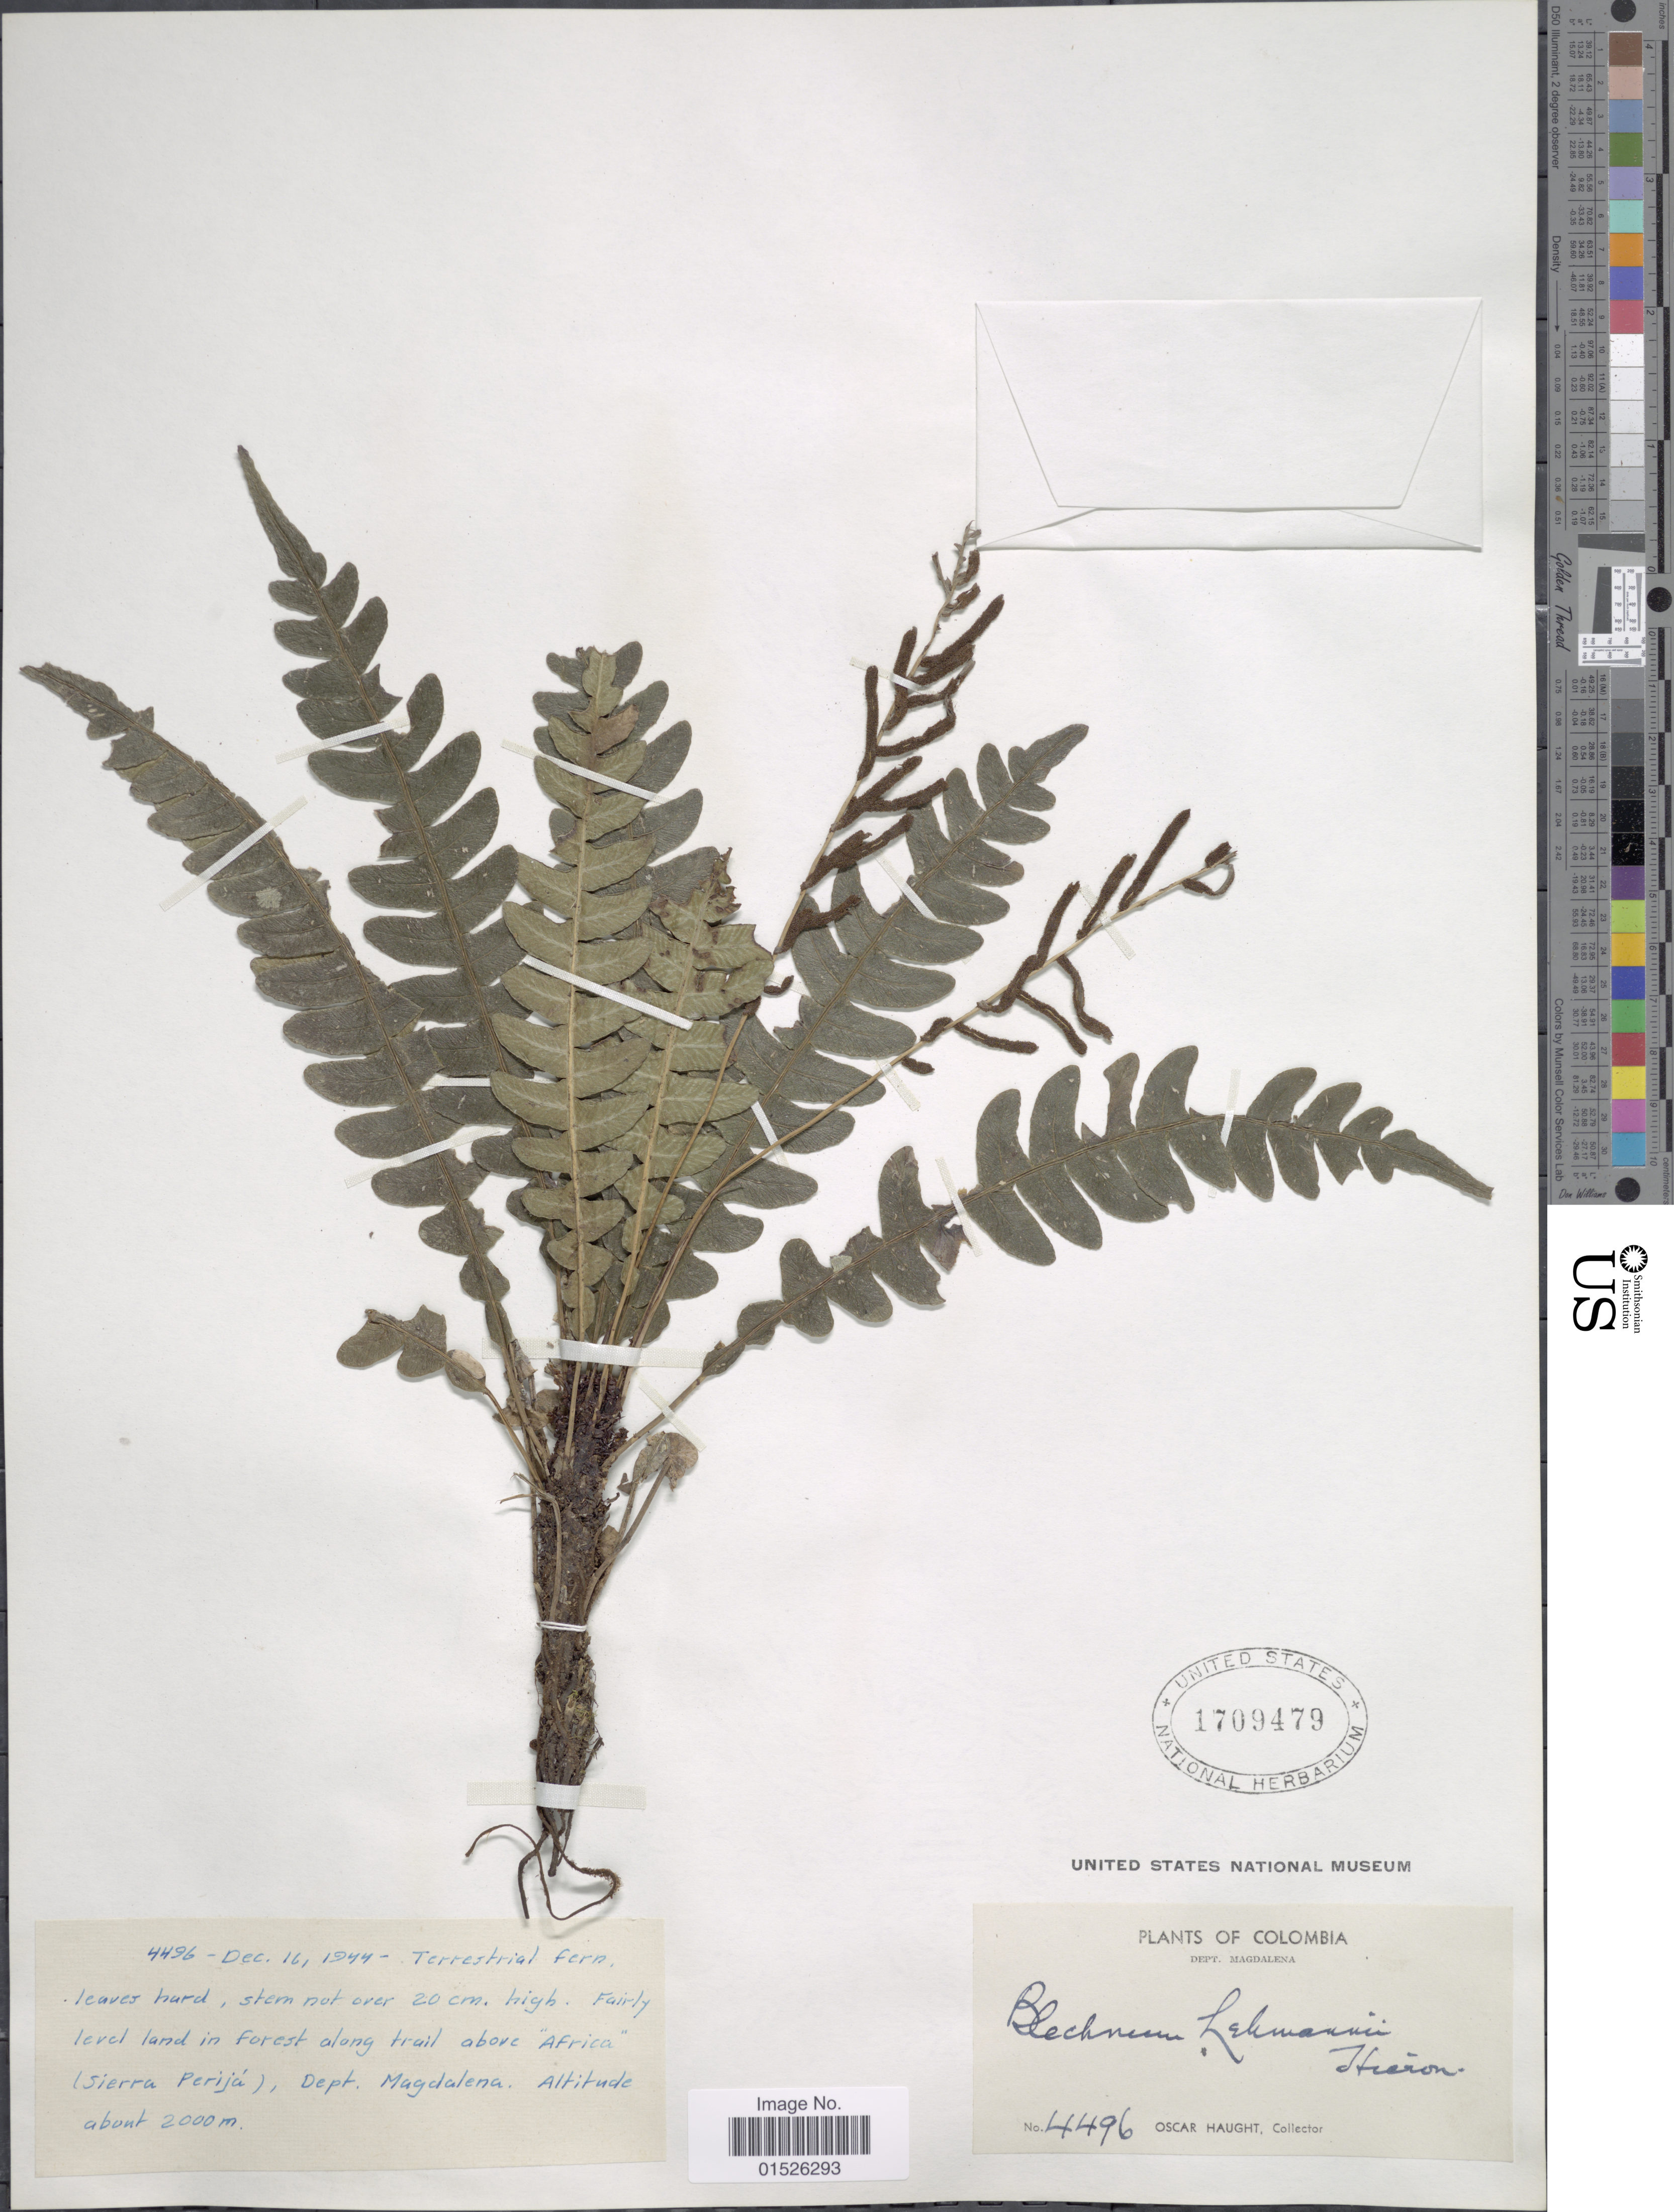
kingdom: Plantae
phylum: Tracheophyta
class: Polypodiopsida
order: Polypodiales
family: Blechnaceae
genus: Blechnum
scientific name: Blechnum lehmannii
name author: Hieron.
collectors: O. L. Haught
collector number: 4496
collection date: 1944-12-16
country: Colombia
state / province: Magdalena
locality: Fairly level land in forest along trail above "Africa" (Sierra Peija), Dept. Magdalena.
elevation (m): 2000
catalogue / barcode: US 1709479